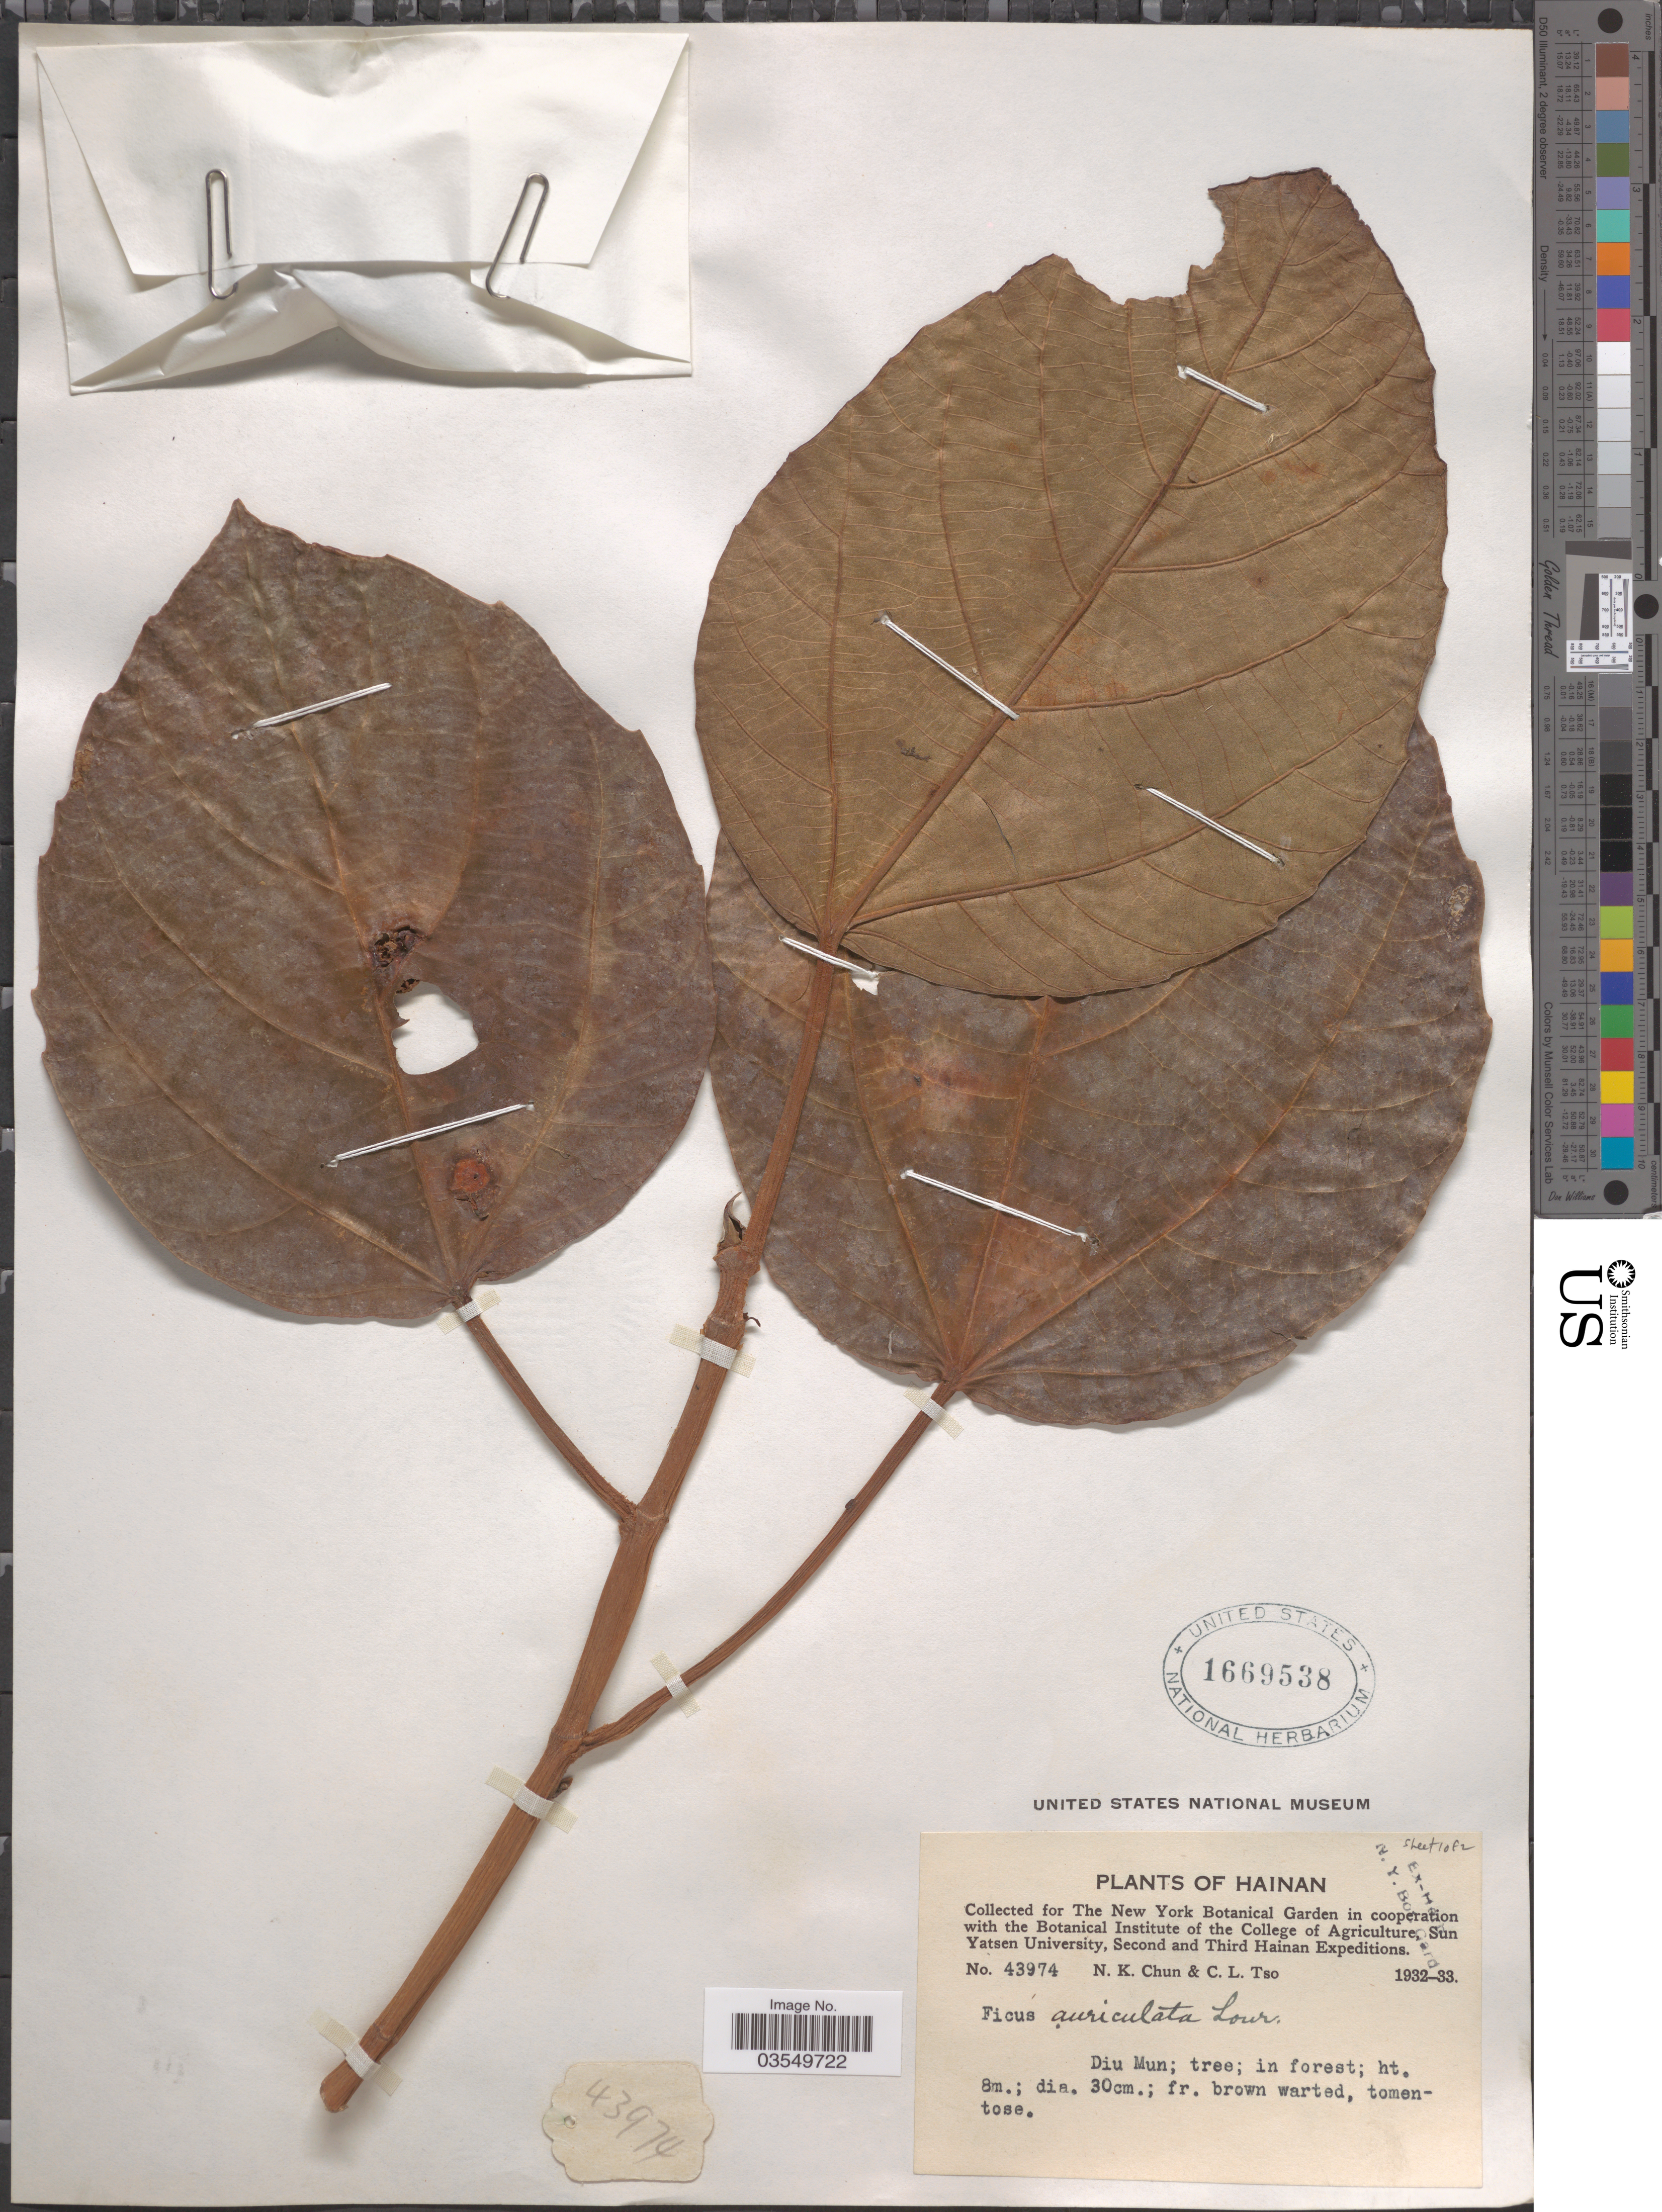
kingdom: Plantae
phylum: Tracheophyta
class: Magnoliopsida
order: Rosales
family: Moraceae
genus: Ficus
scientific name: Ficus auriculata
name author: Lour.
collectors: N. K. Chun & C. Tso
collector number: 43974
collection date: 1932/1933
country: China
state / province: Hainan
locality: Diu Mun.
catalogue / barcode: US 1669538